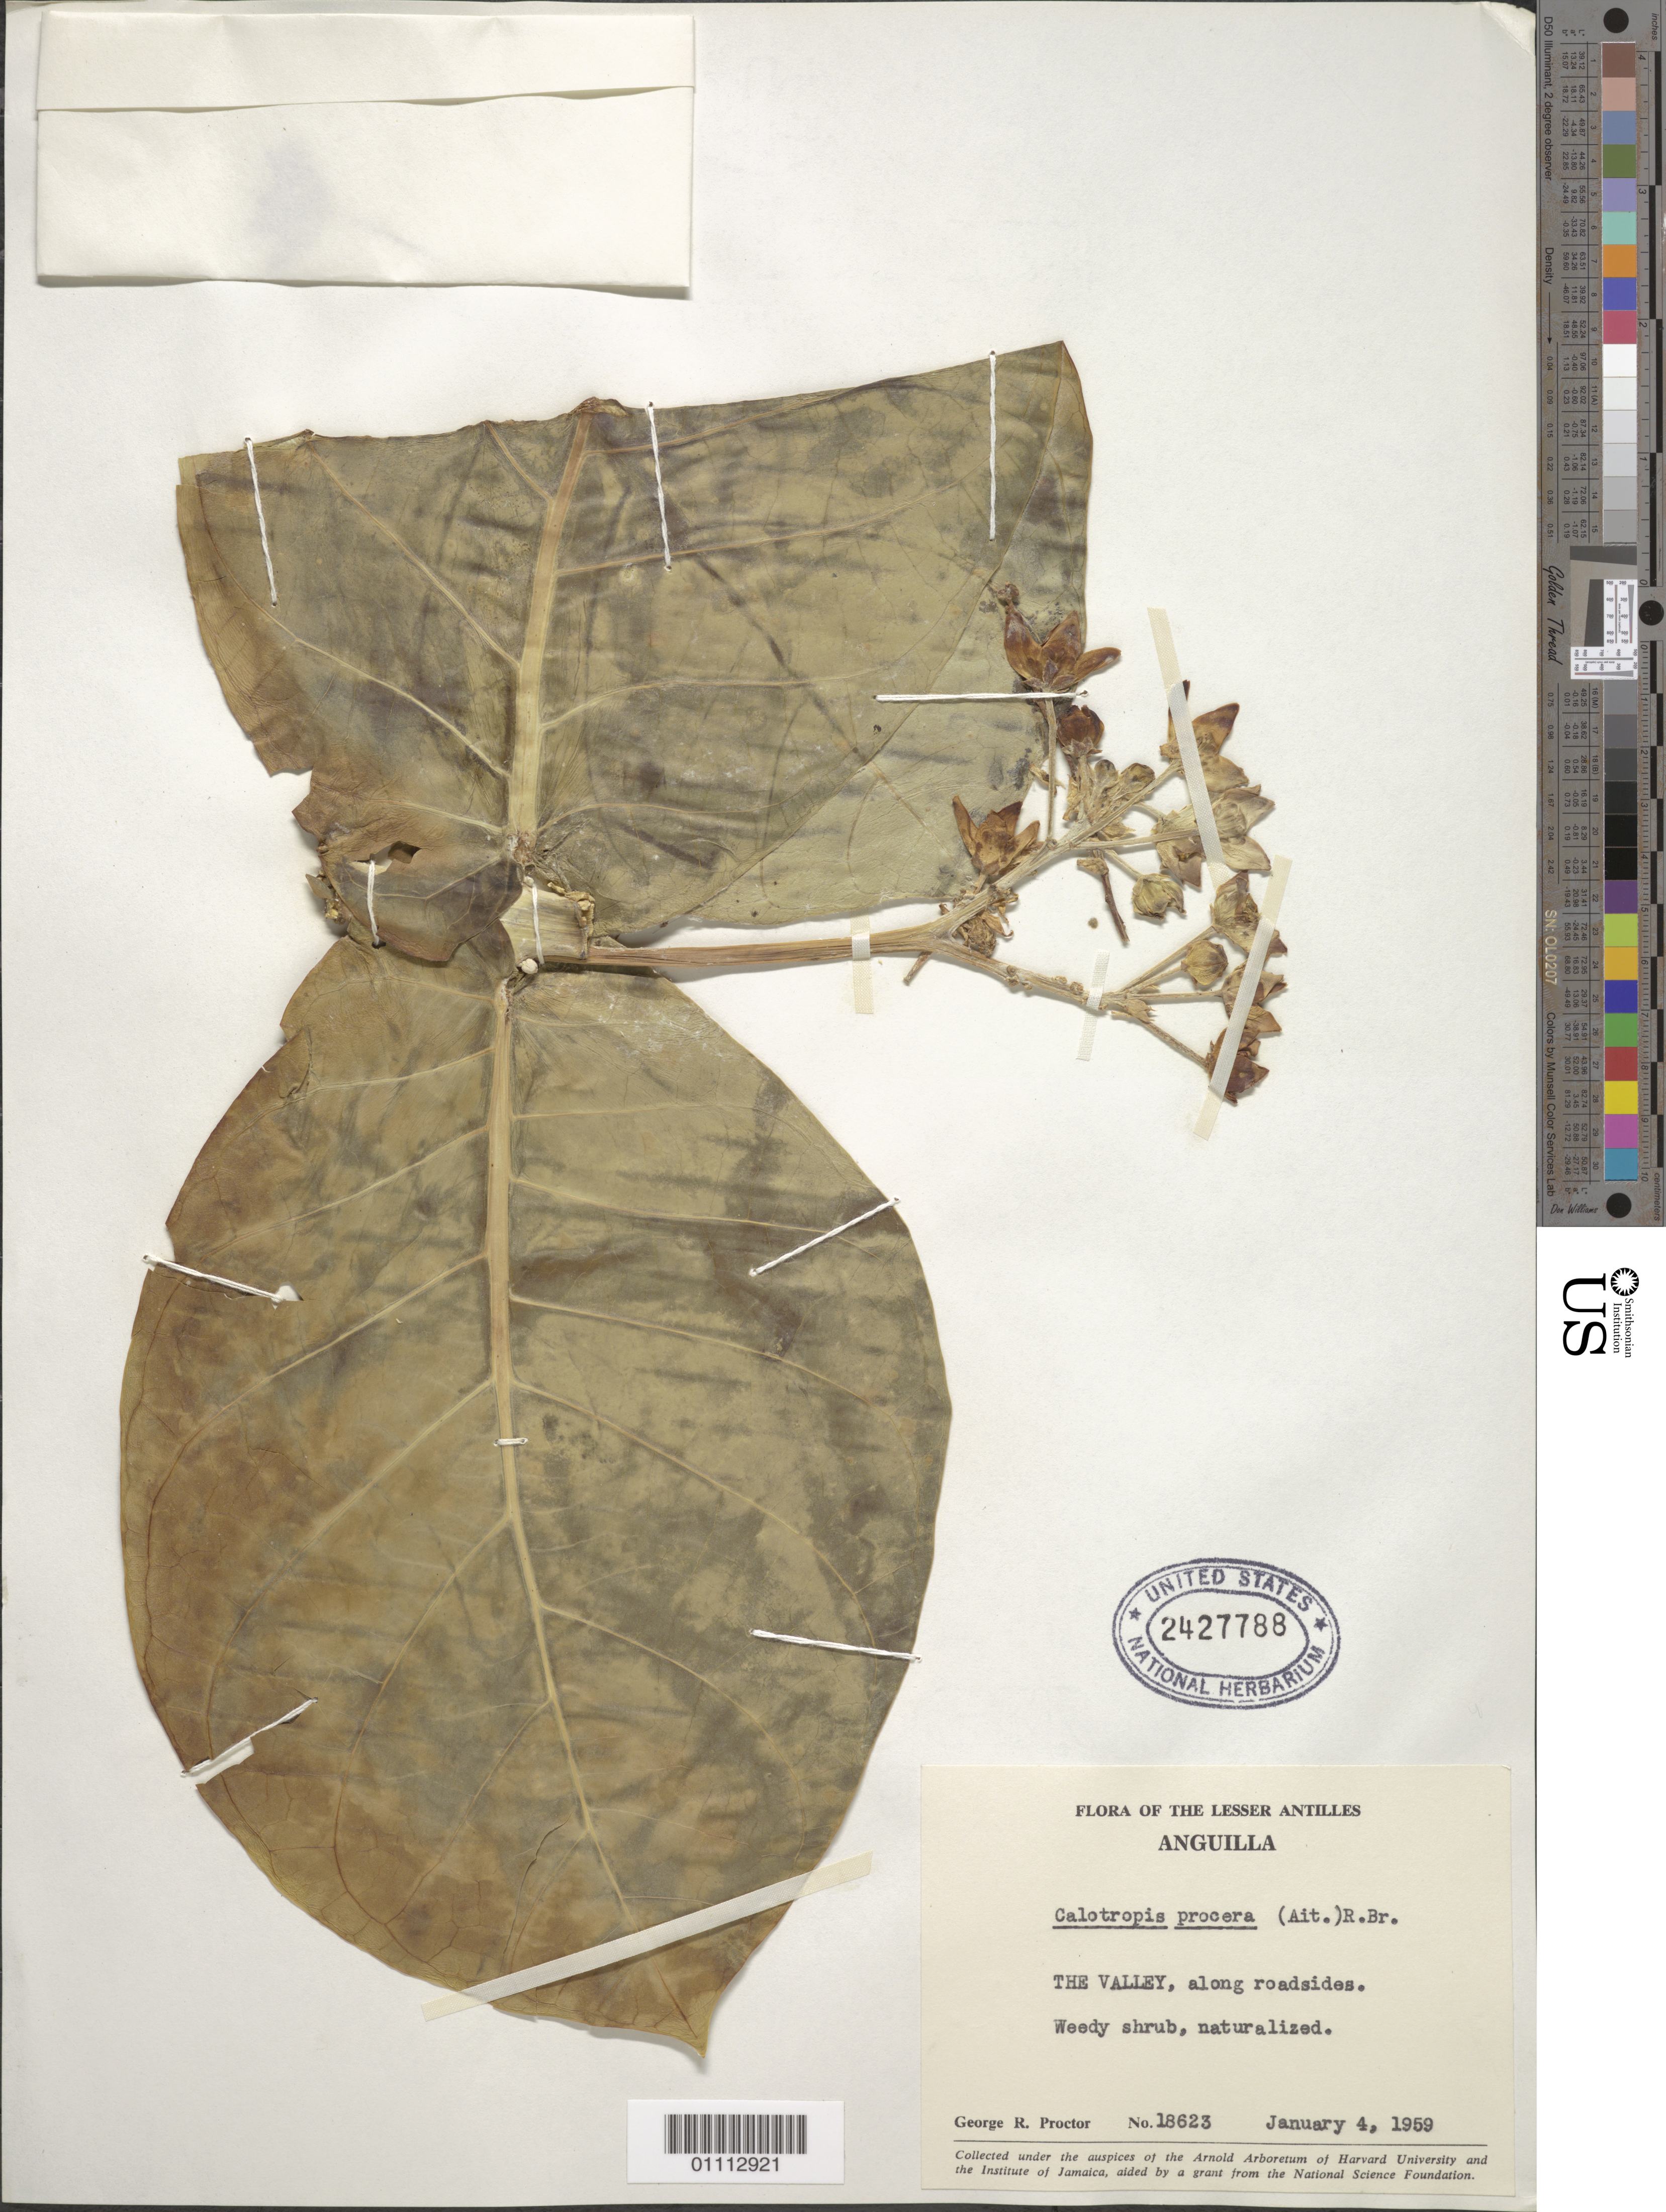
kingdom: Plantae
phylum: Tracheophyta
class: Magnoliopsida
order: Gentianales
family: Apocynaceae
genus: Calotropis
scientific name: Calotropis procera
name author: (Aiton) W.T. Aiton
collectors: G. R. Proctor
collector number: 18623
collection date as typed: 04 Jan 1959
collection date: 1959-01-04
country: Anguilla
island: Anguilla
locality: The Valley, along roadside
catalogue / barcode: US 2427788